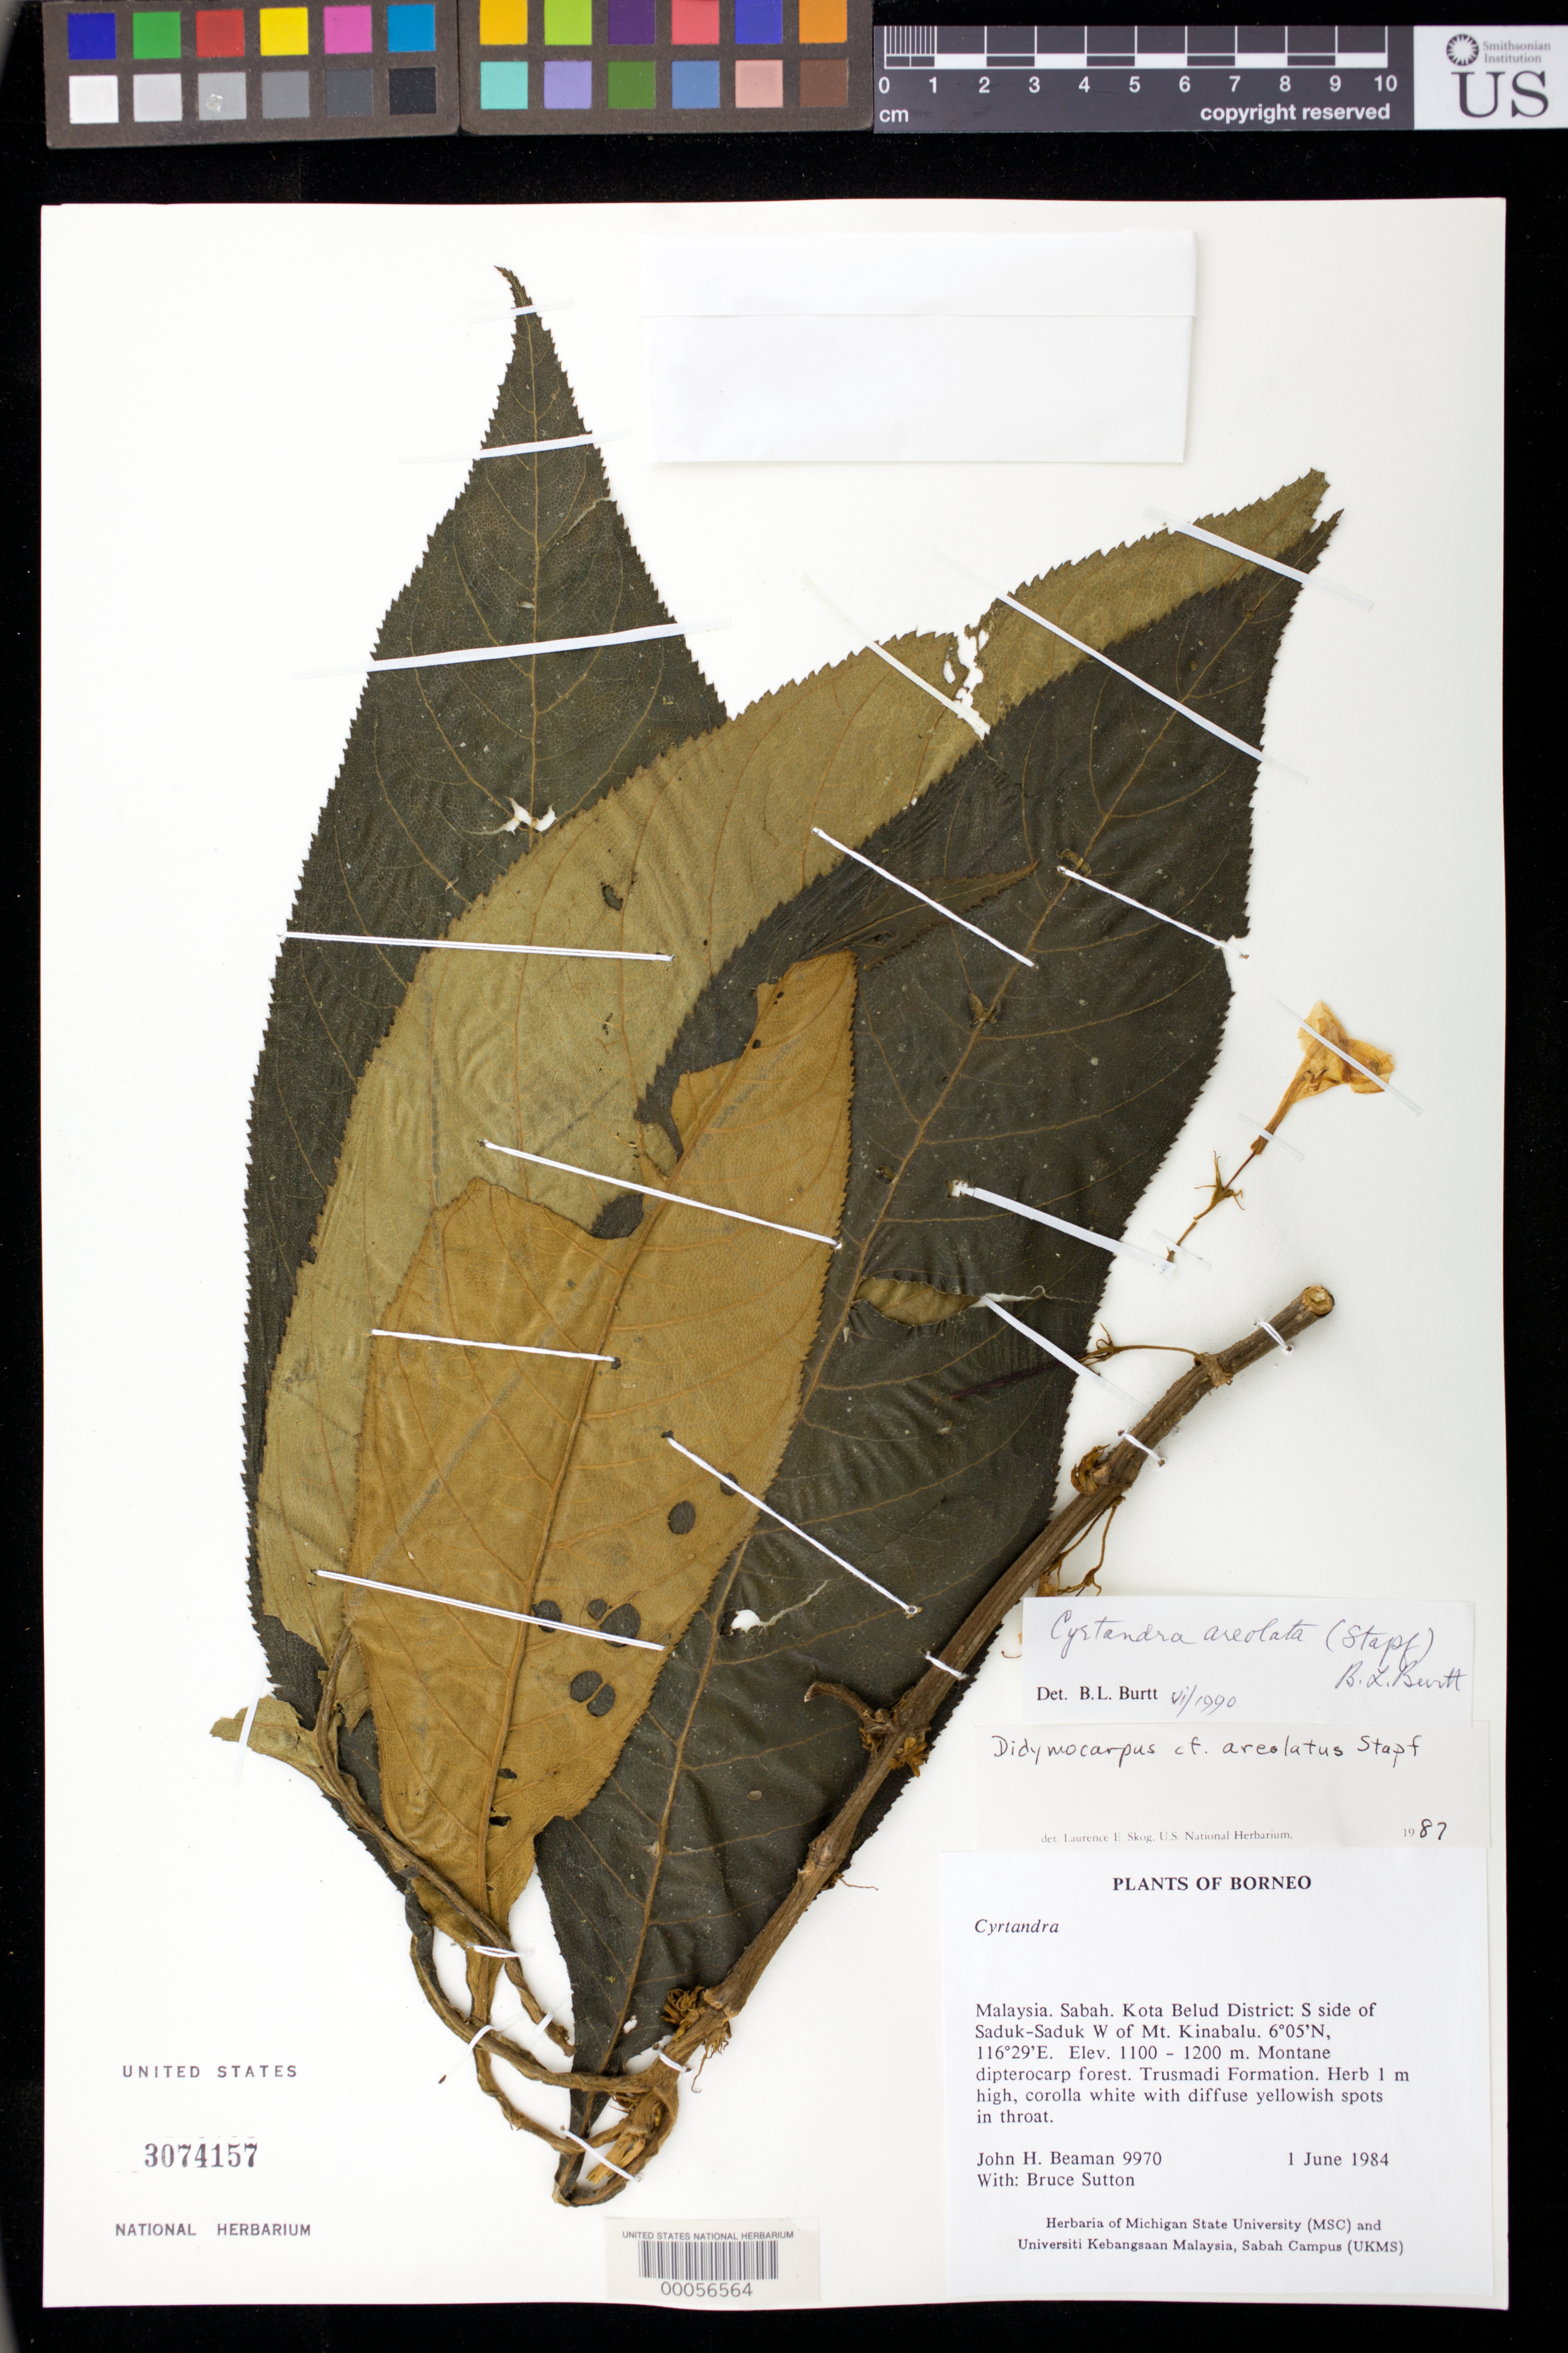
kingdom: Plantae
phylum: Tracheophyta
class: Magnoliopsida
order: Lamiales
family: Gesneriaceae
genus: Cyrtandra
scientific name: Cyrtandra areolata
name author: (Stapf) B.L. Burtt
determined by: Burtt, B. L.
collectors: J. H. Beaman & B. Sutton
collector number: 9970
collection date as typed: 01 Jun 1984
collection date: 1984-06-01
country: Malaysia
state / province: Sabah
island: Borneo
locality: Kota belud dist, s side of saduk-saduk w of mt kinabalu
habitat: Montane dipterocarp forest, trusmadi formation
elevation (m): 1100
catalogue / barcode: US 3074157